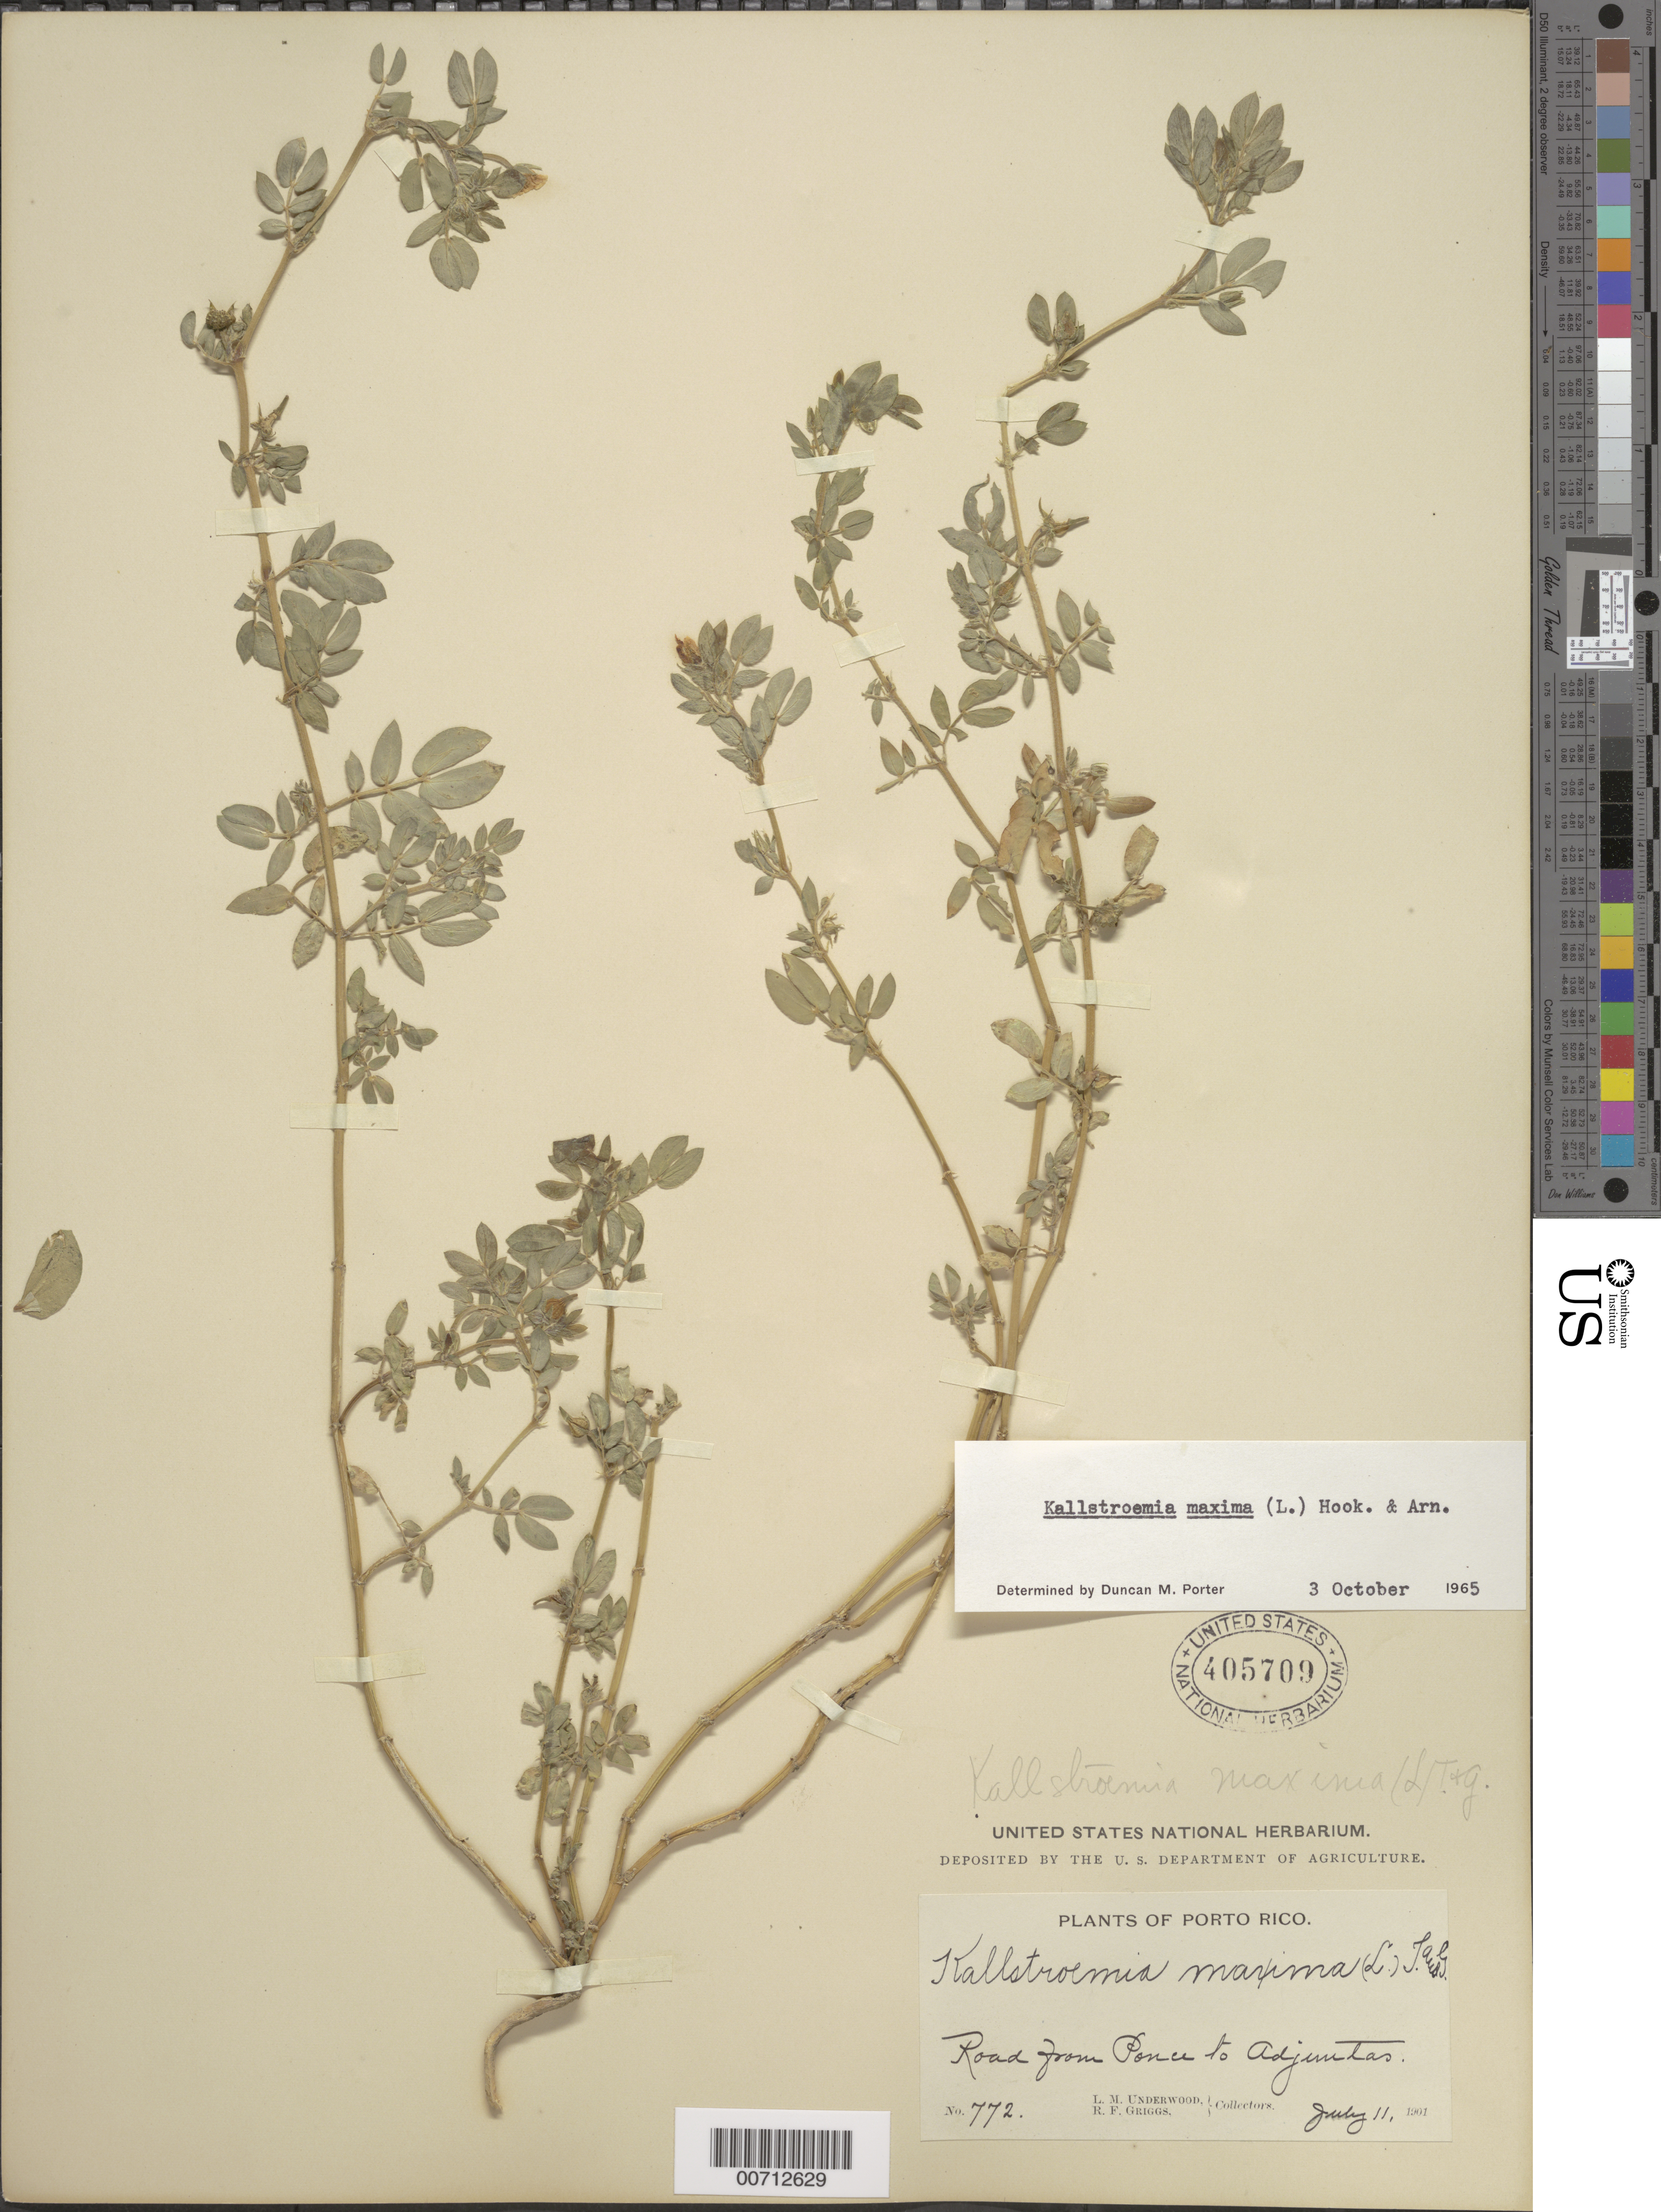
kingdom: Plantae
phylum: Tracheophyta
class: Magnoliopsida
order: Zygophyllales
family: Zygophyllaceae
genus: Kallstroemia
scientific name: Kallstroemia maxima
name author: (L.) Hook. & Arn.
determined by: Porter, D. M.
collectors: L. M. Underwood & R. F. Griggs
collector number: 772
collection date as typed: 11 Jul 1901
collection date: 1901-07-11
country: Puerto Rico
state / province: Ponce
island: Greater Antilles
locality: Ponce to Adjuntas, road from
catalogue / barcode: US 405709